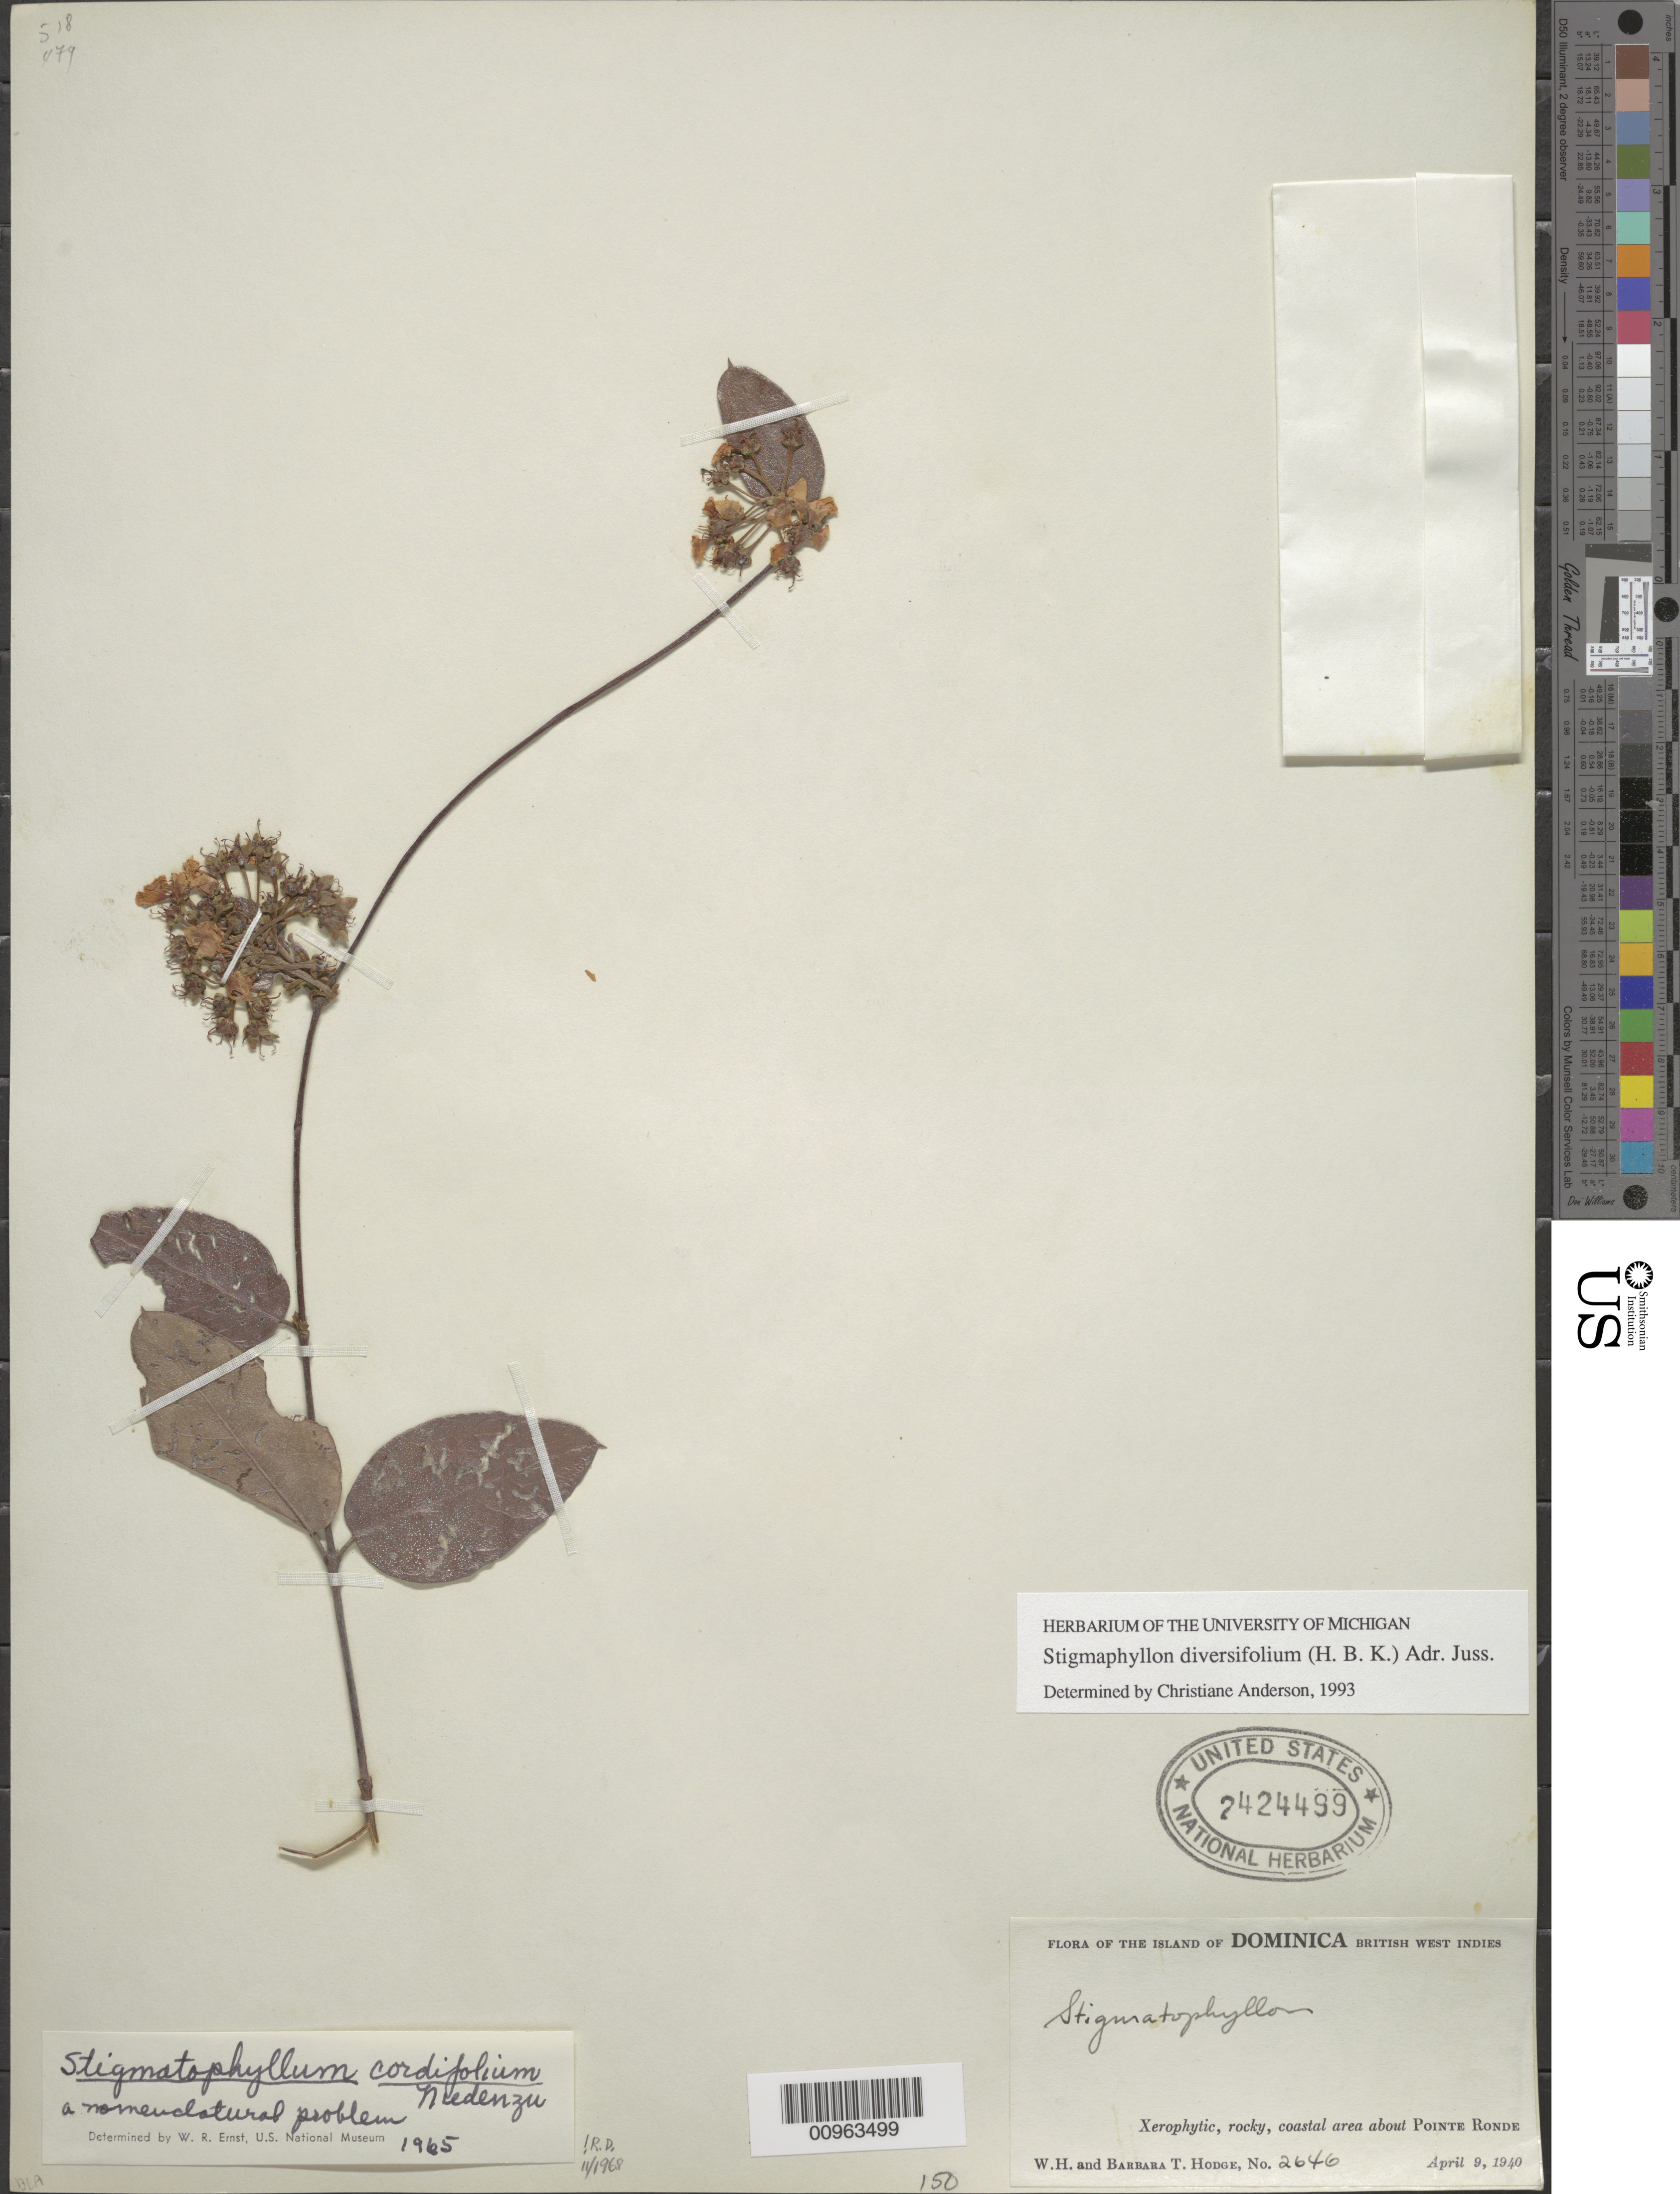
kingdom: Plantae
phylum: Tracheophyta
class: Magnoliopsida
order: Malpighiales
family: Malpighiaceae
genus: Stigmaphyllon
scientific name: Stigmaphyllon diversifolium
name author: (Kunth) A. Juss.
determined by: Anderson, C.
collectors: W. Hodge & B. Hodge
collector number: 2646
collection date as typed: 09 Apr 1940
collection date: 1940-04-09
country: Dominica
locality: About Pointe Ronde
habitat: Xerophytic, rocky, coastal area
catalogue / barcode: US 2424499